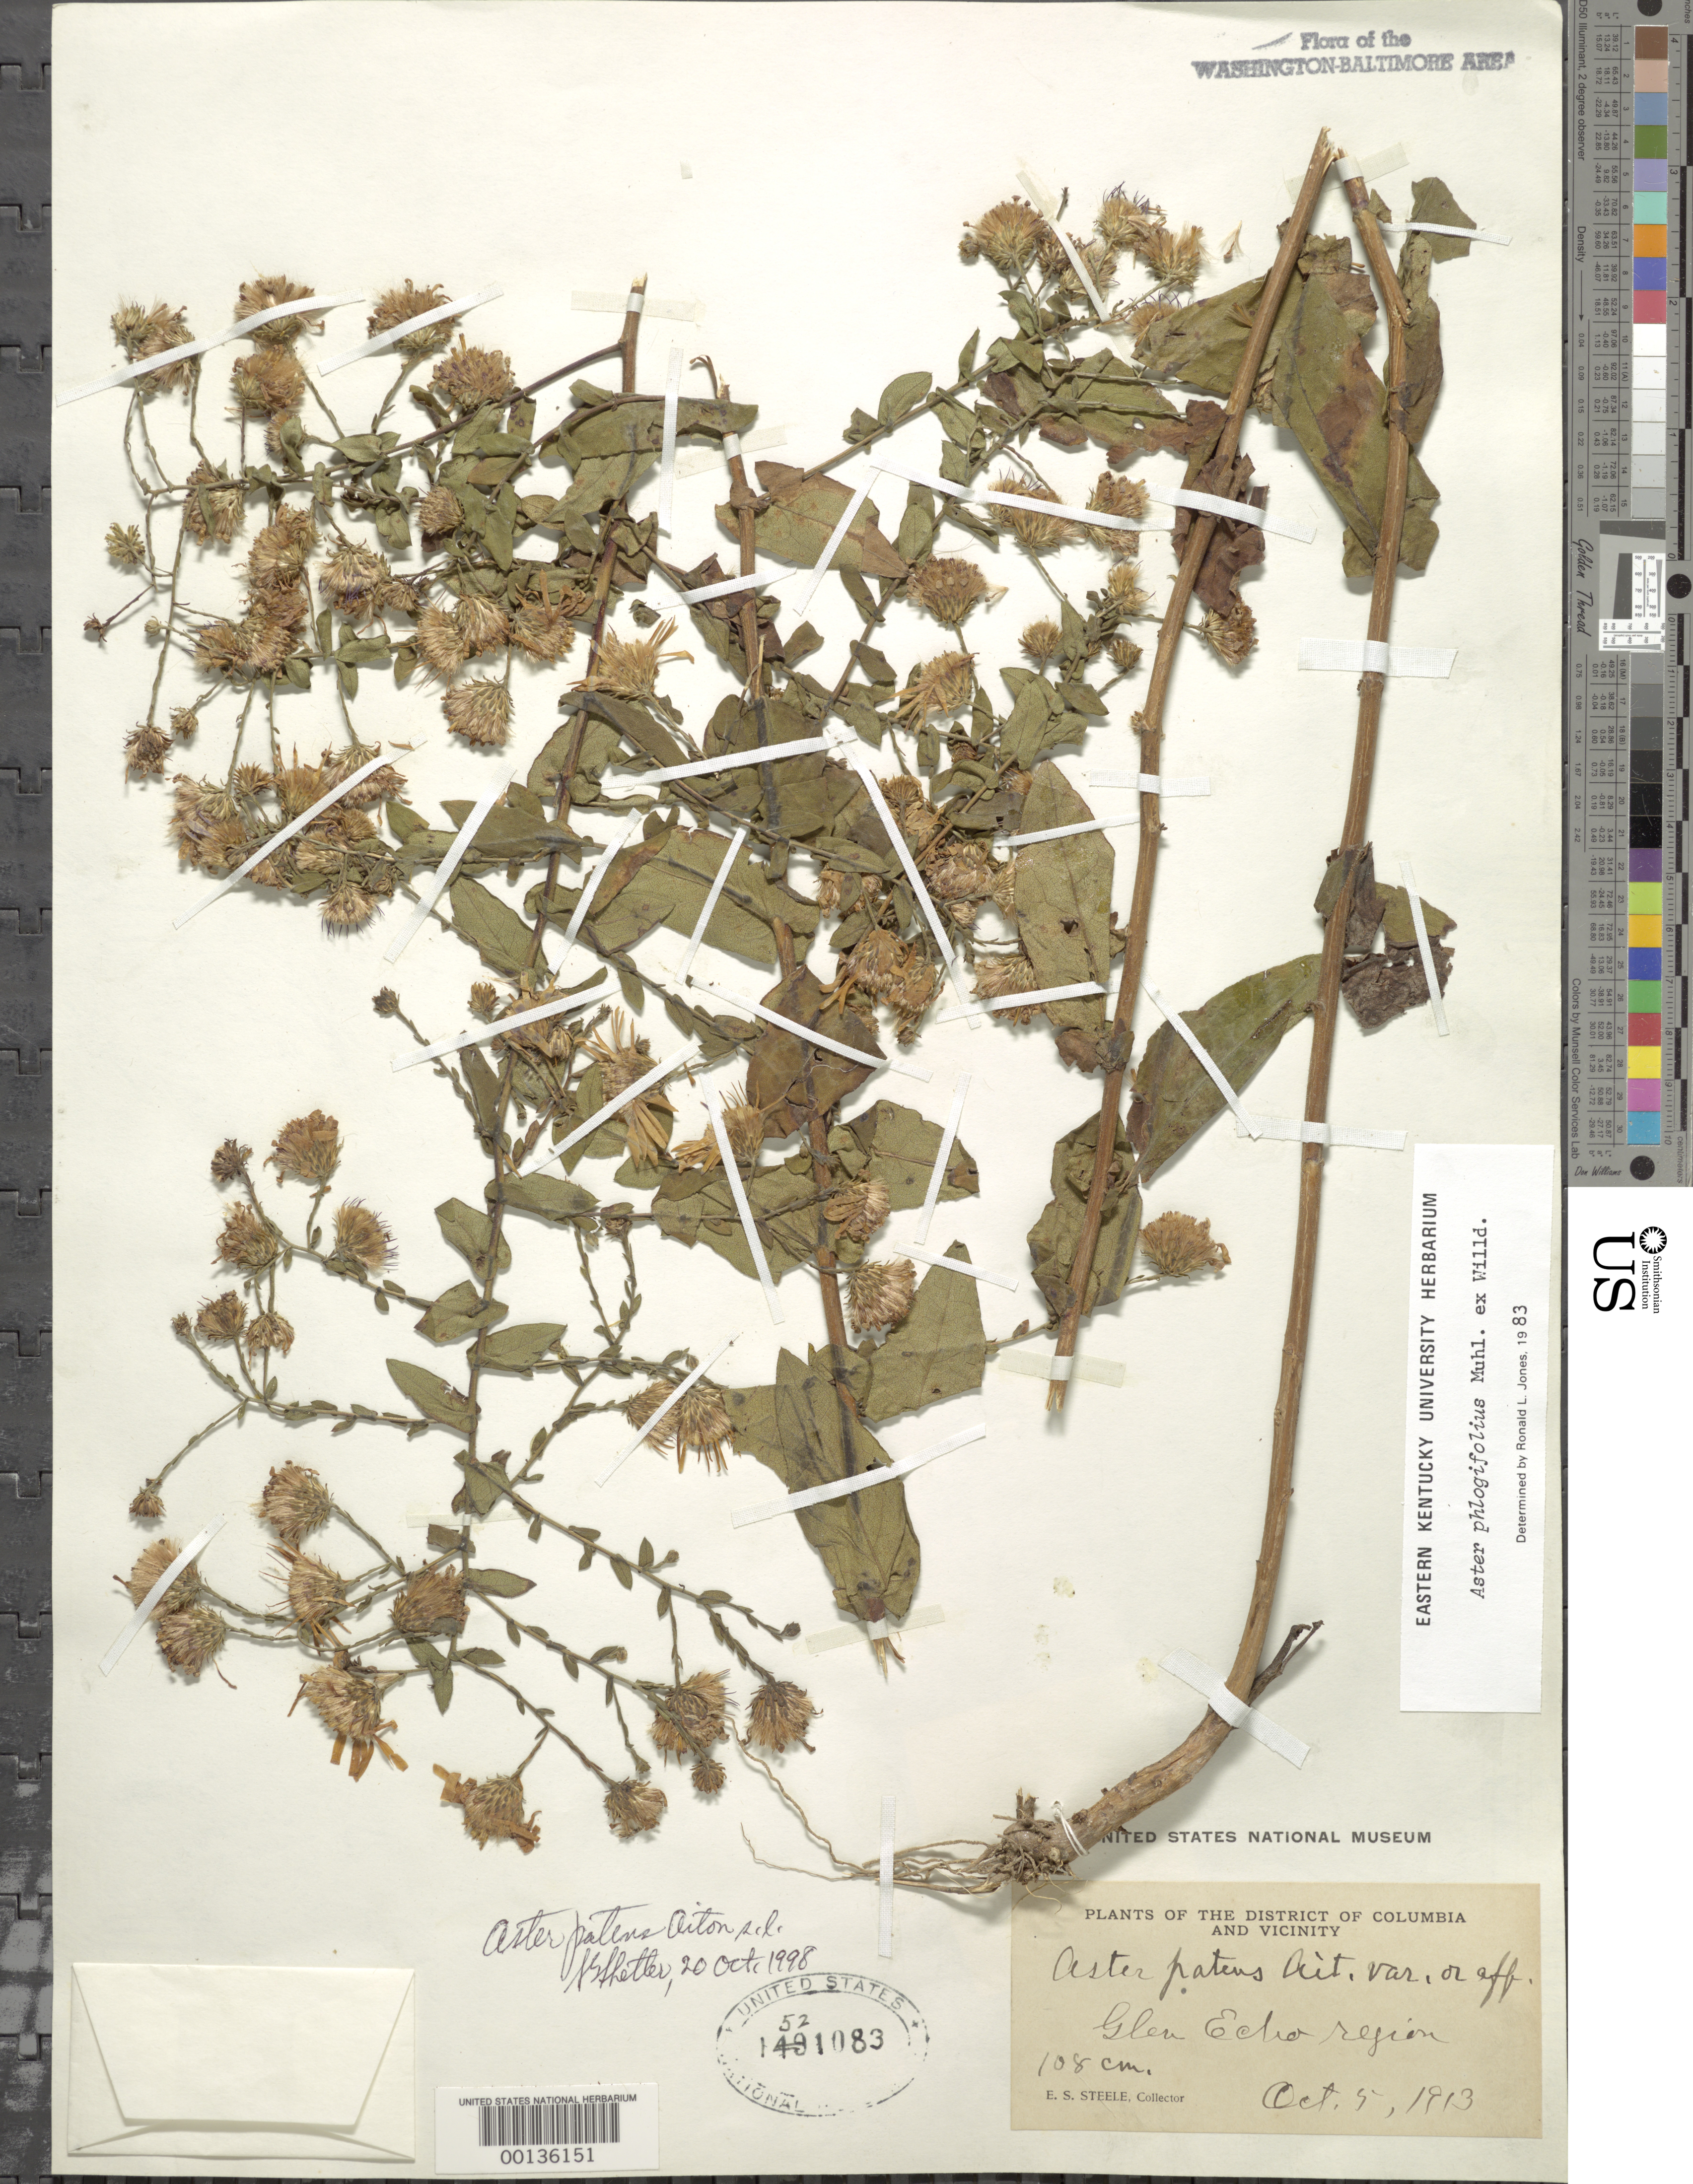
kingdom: Plantae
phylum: Tracheophyta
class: Magnoliopsida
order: Asterales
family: Asteraceae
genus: Symphyotrichum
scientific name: Symphyotrichum phlogifolium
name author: (Muhl. ex Willd.) G.L. Nesom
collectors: E. Steele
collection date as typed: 05 Oct 1913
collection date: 1913-10-05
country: United States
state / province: Maryland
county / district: Montgomery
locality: Glen Echo Region C. & O. Canal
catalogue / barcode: US 1521083